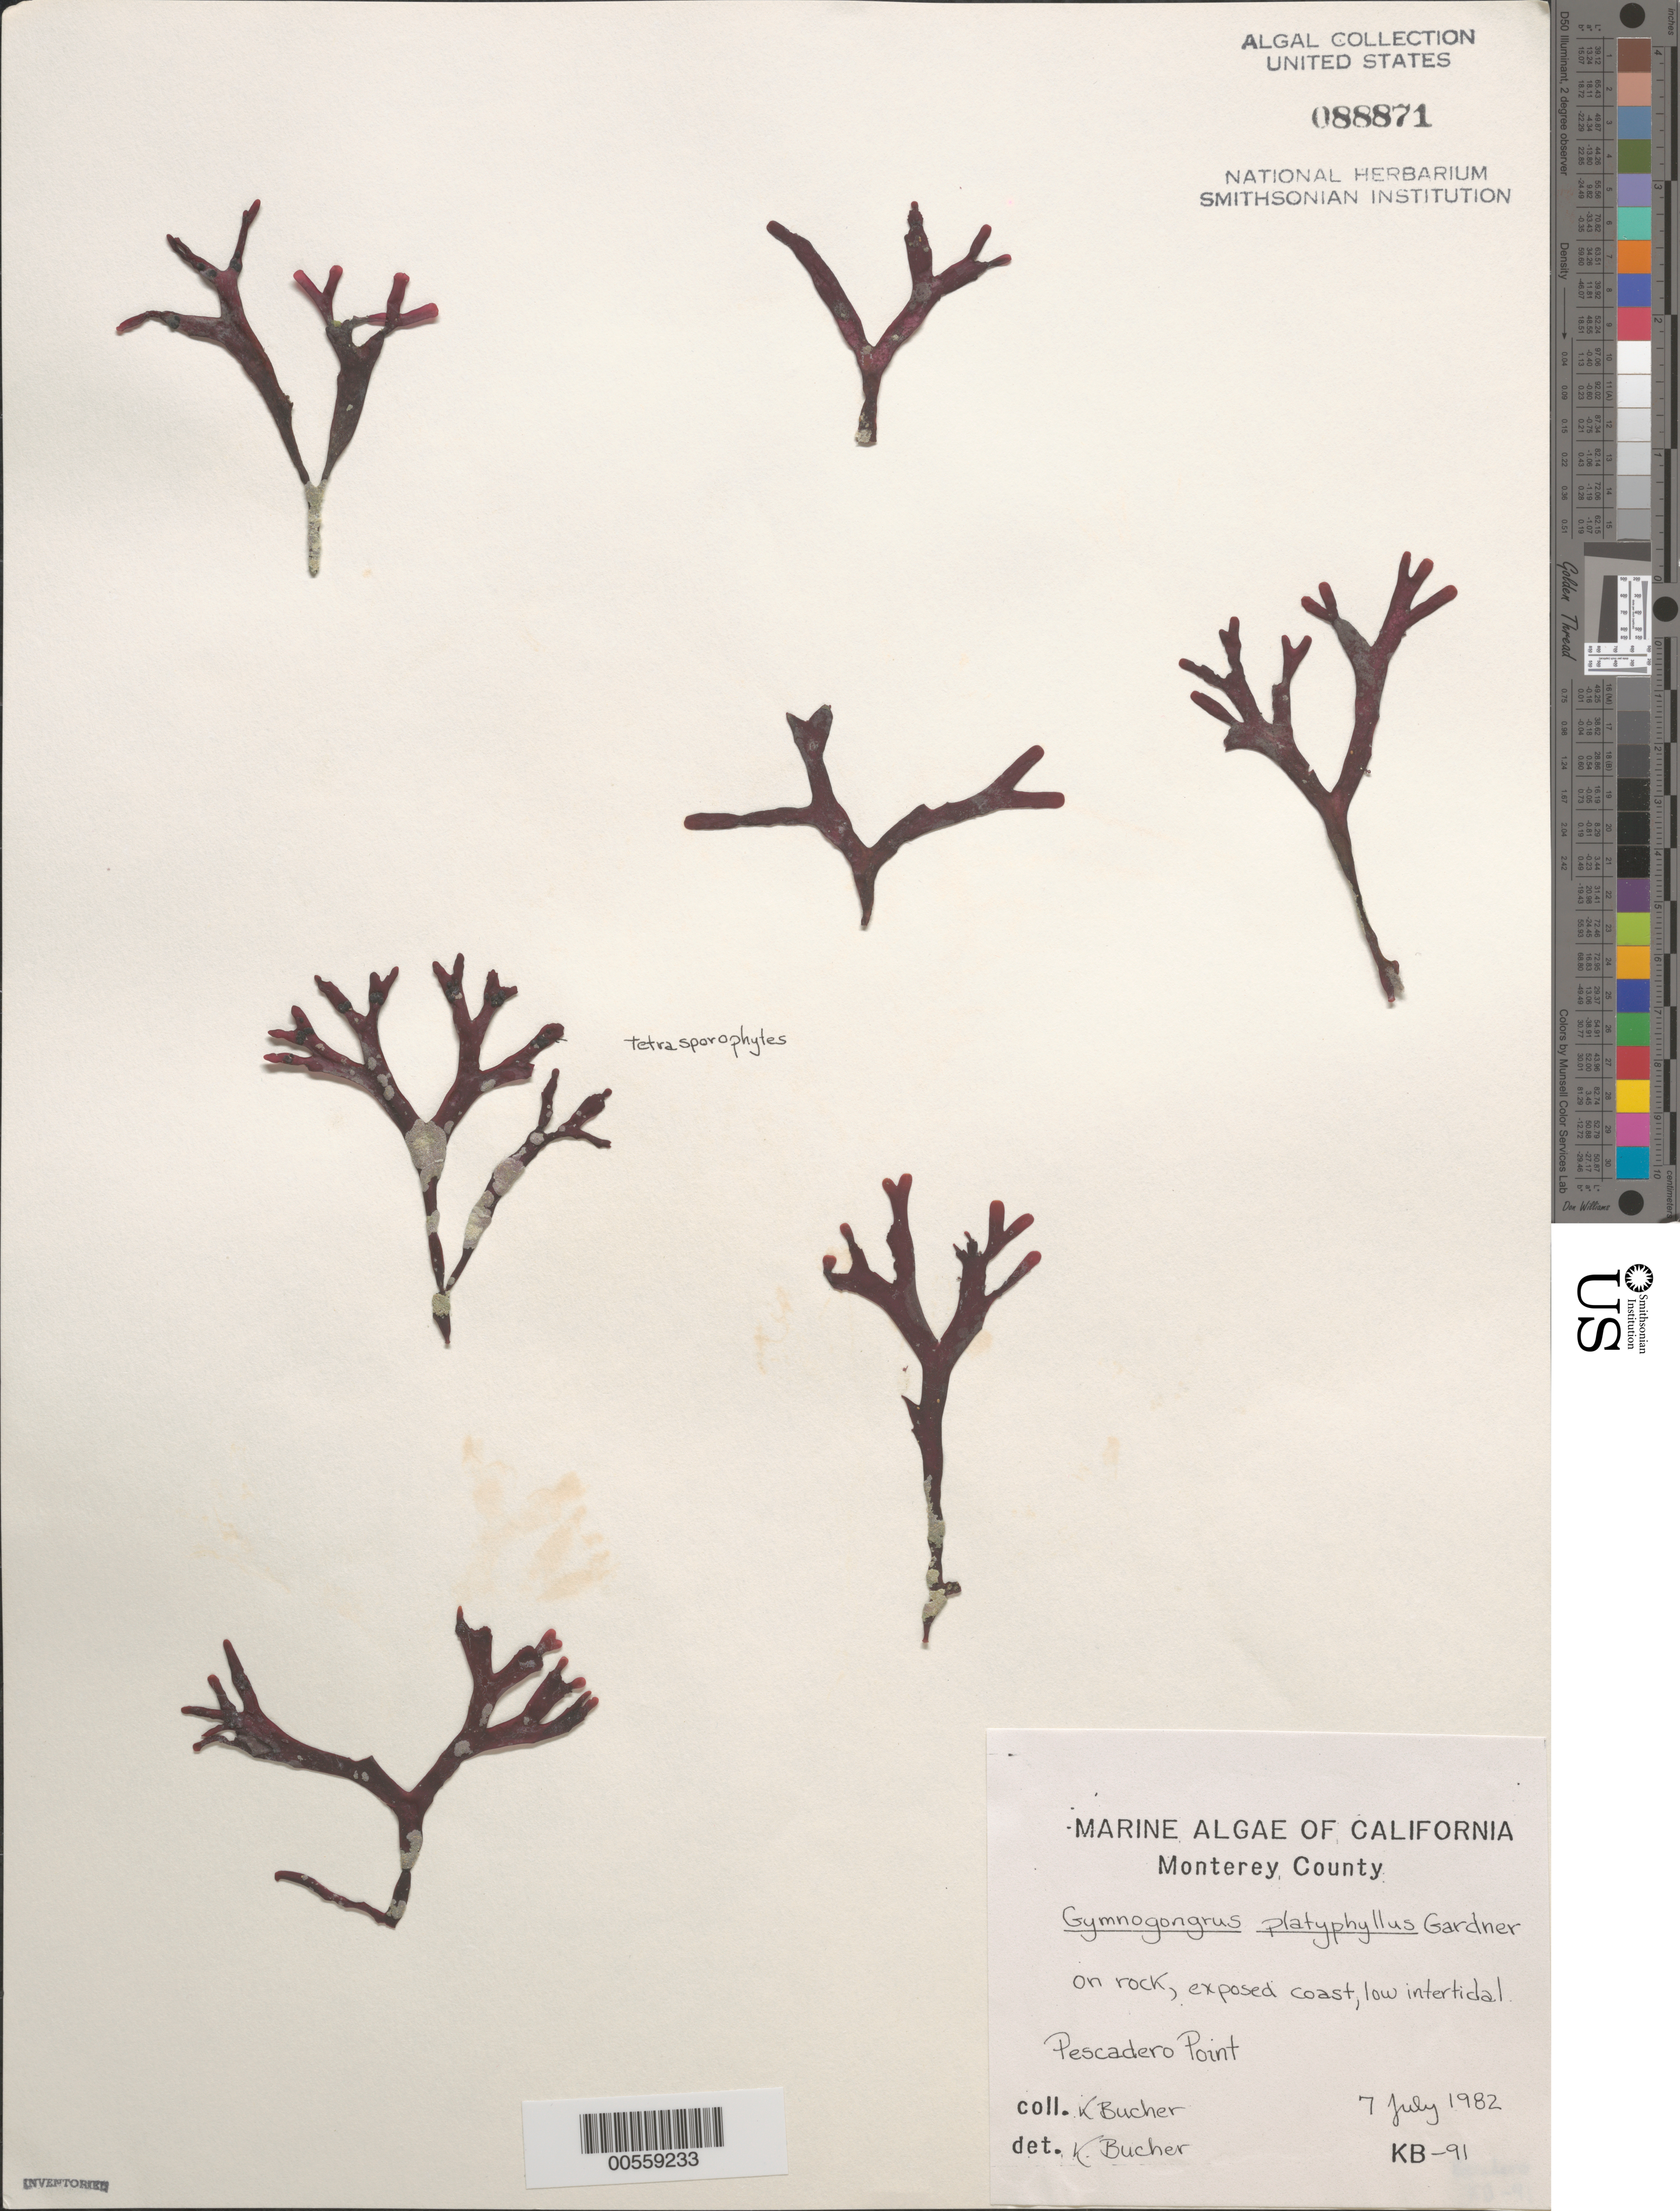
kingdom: Plantae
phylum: Rhodophyta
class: Florideophyceae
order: Gigartinales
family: Phyllophoraceae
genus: Gymnogongrus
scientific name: Gymnogongrus platyphyllus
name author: N.L. Gardner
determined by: Bucher, Katina E.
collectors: K. E. Bucher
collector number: KB-91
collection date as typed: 07 Jul 1982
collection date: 1982-07-07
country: United States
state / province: California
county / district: Monterey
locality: Pescadero Point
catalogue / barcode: US 88871